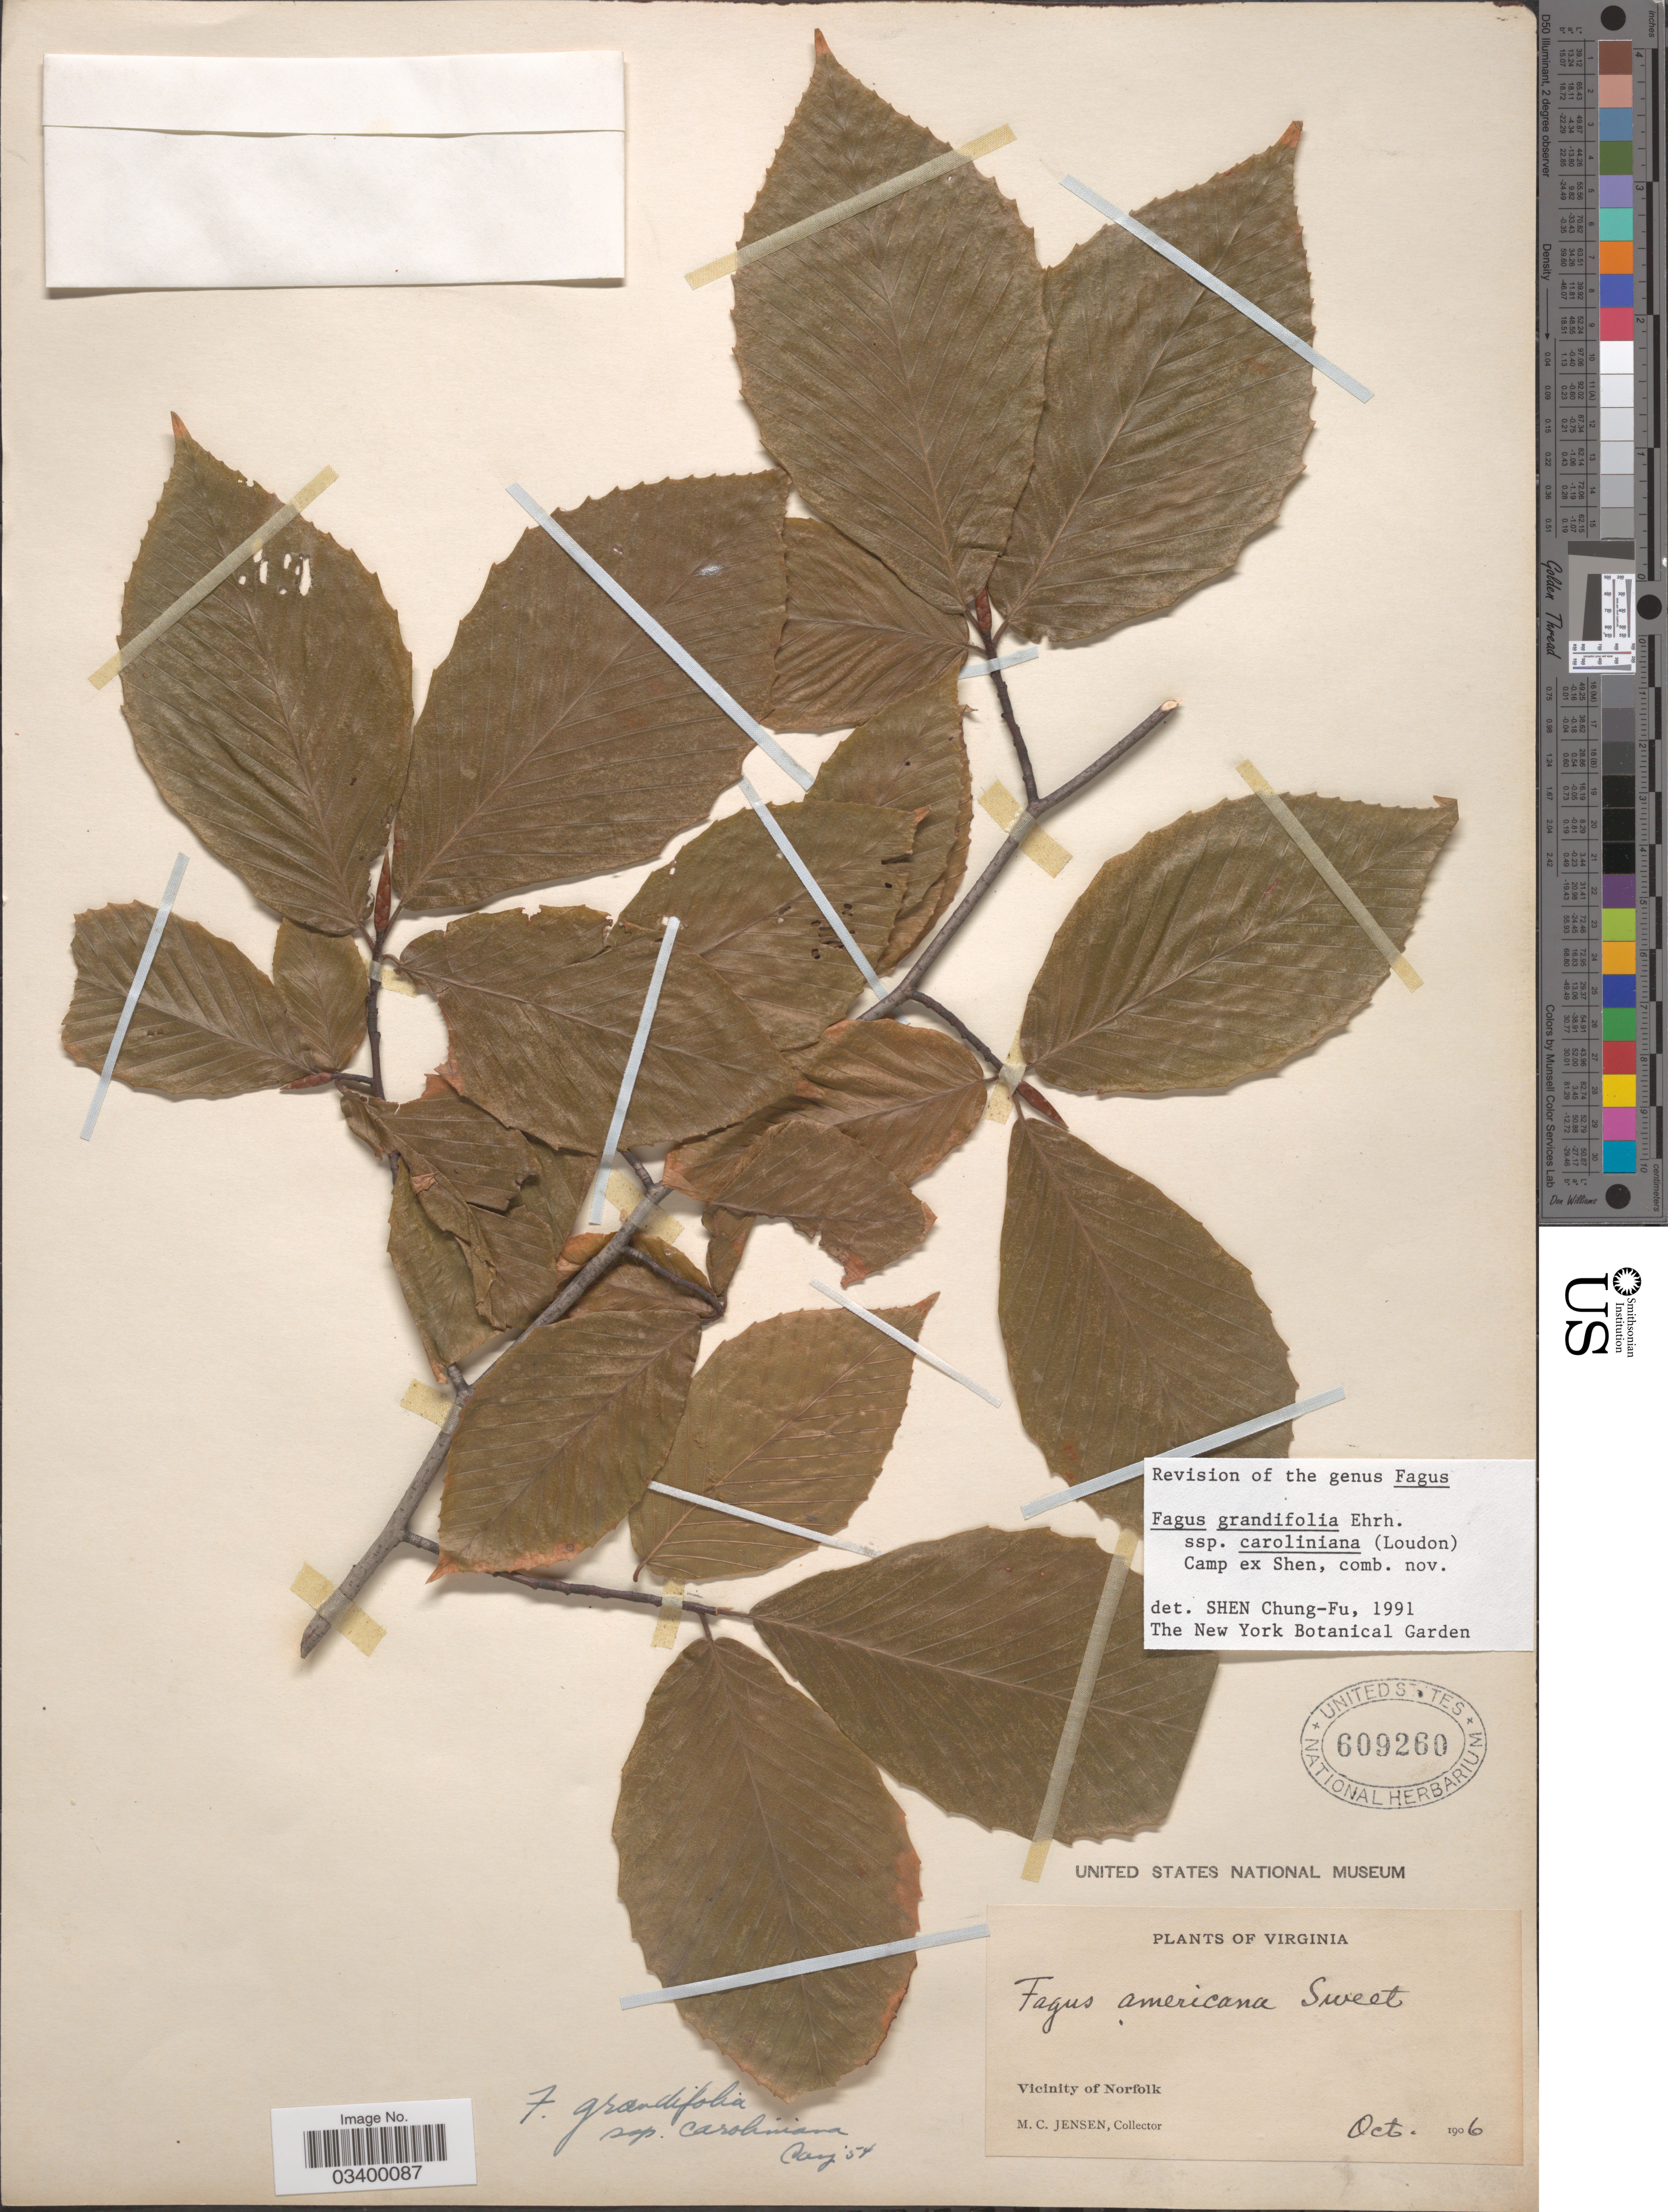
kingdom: Plantae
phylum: Tracheophyta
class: Magnoliopsida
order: Fagales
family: Fagaceae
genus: Fagus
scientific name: Fagus grandifolia subsp. caroliniana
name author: (Loudon) Fernald & Rehder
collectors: M. C. Jensen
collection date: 1906-10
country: United States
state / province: Virginia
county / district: City of Norfolk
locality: Vicinity of Norfolk.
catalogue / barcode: US 609260